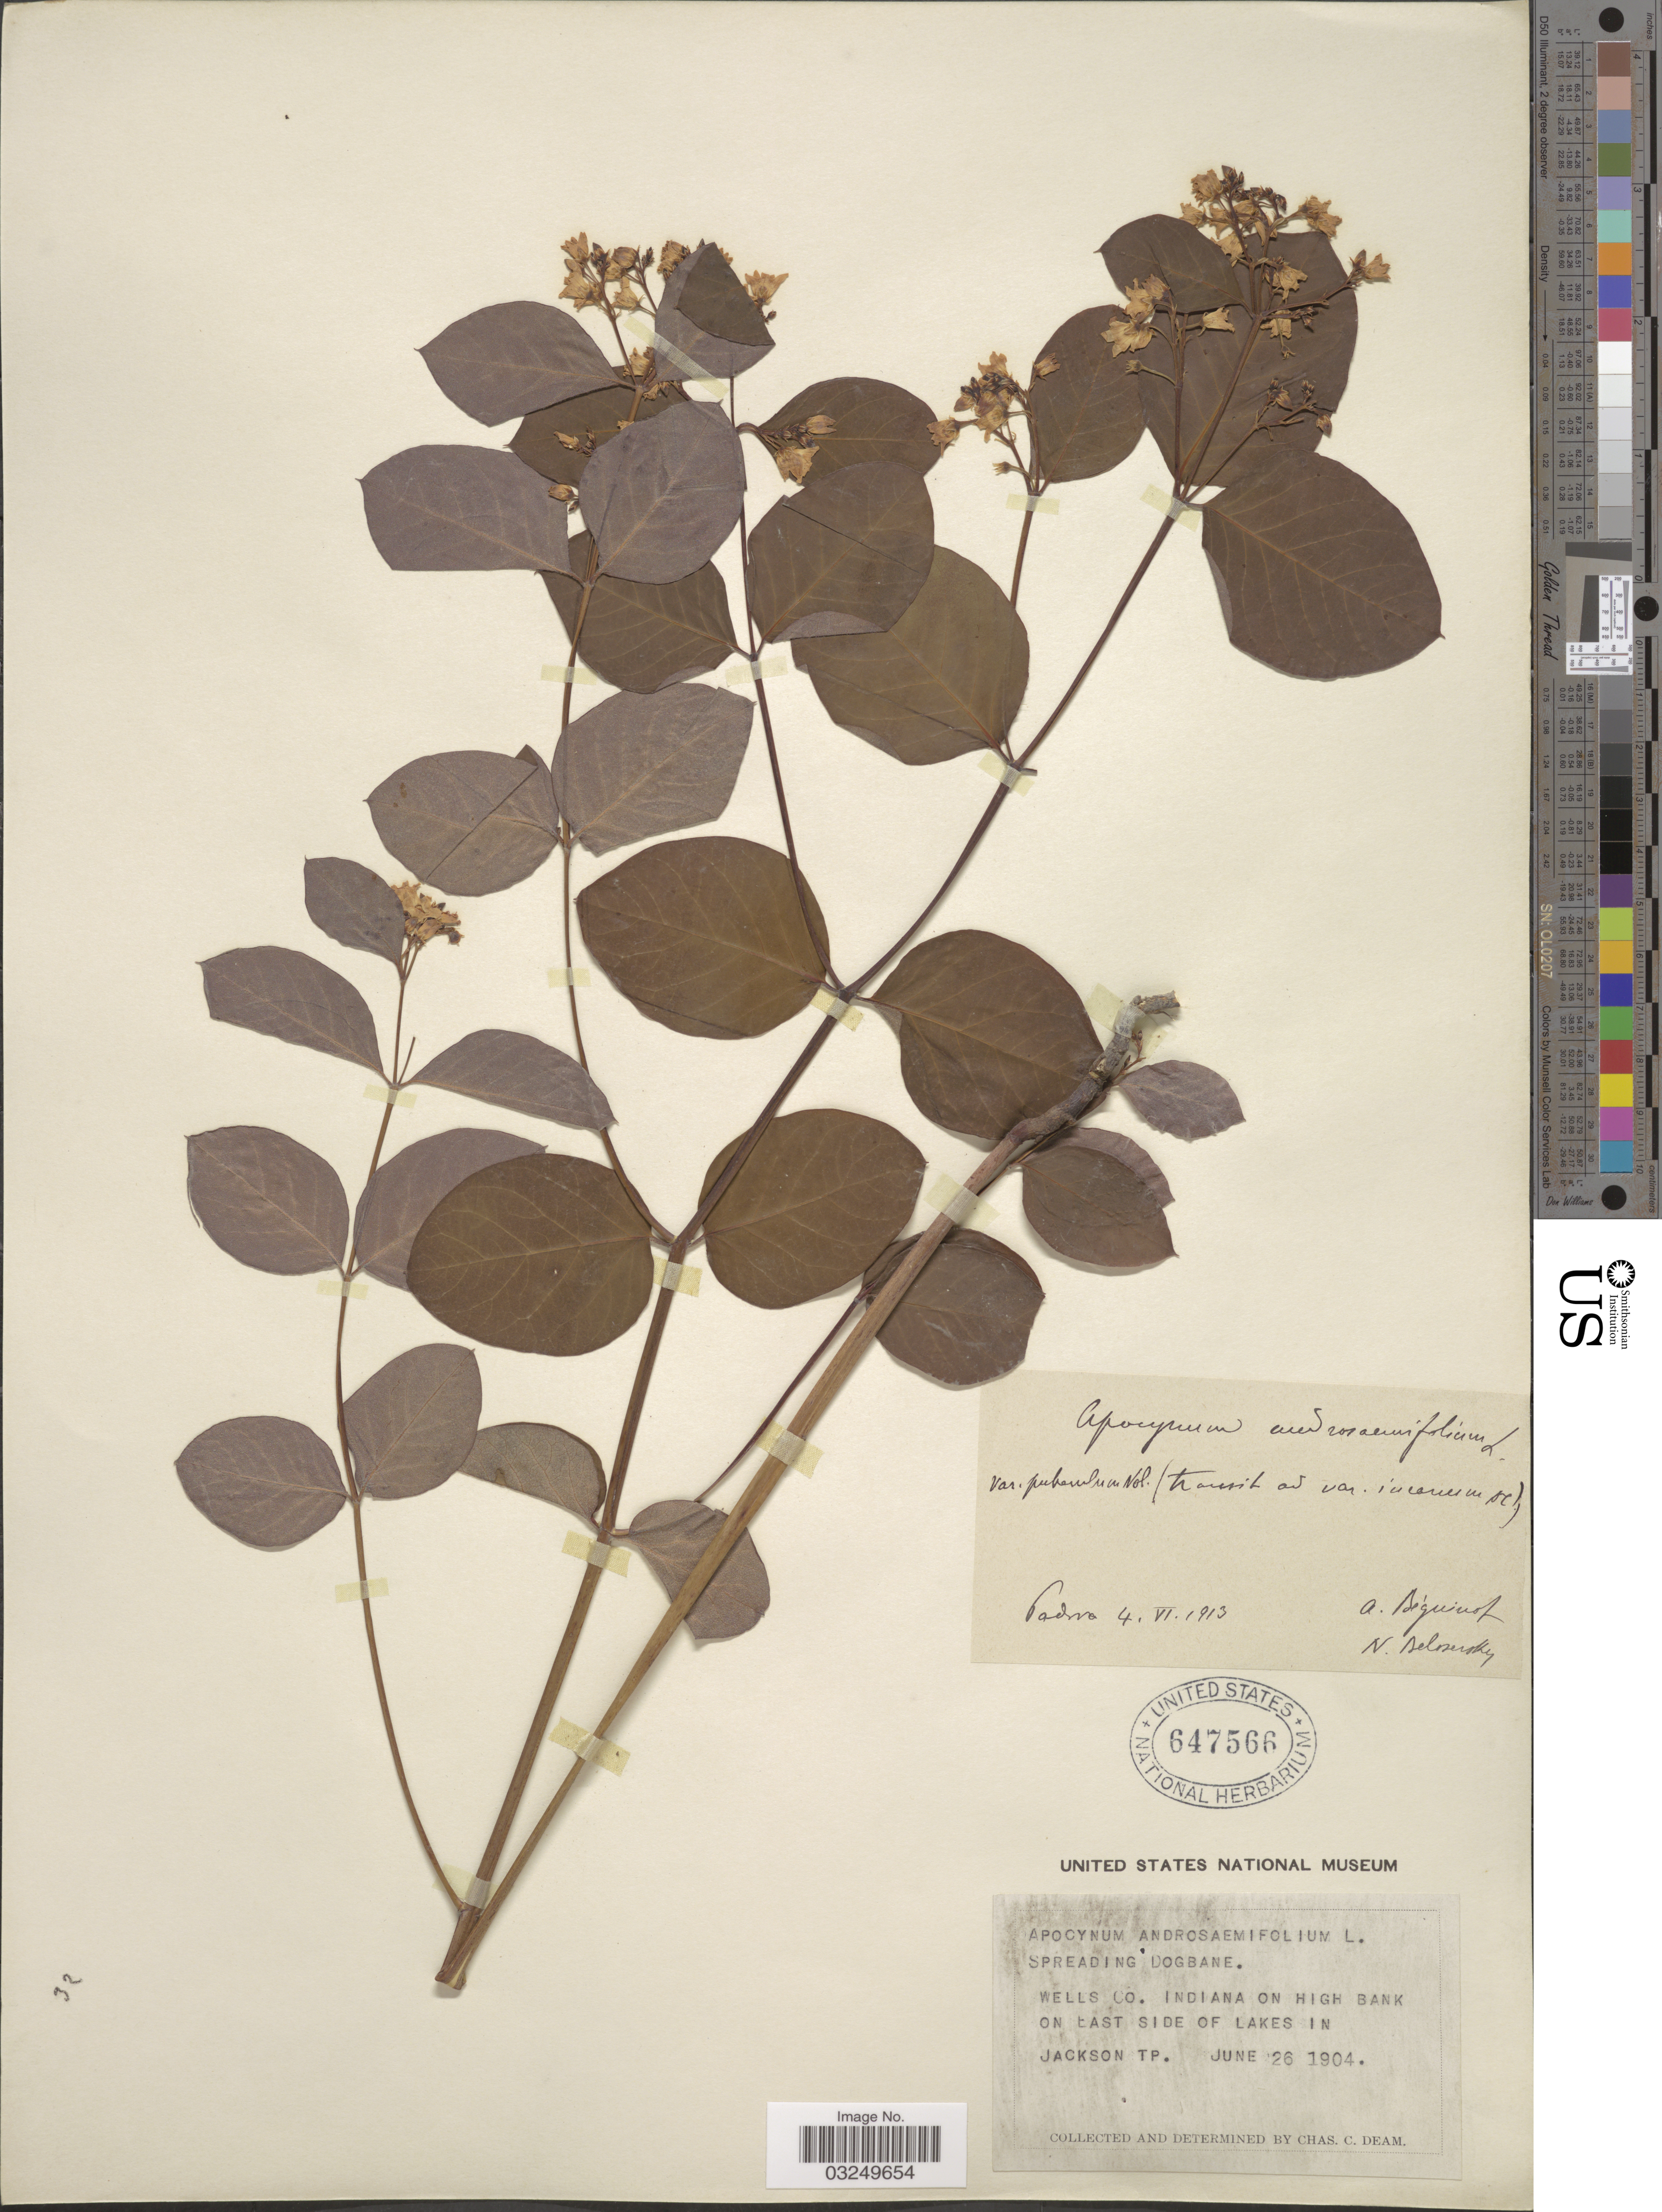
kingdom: Plantae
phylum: Tracheophyta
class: Magnoliopsida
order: Gentianales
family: Apocynaceae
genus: Apocynum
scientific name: Apocynum androsaemifolium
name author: L.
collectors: C. C. Deam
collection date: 1904-06-26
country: United States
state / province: Indiana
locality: Wells Co. Indiana on high bank on east side of Lakes in Jackson Tp.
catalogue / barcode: US 647566